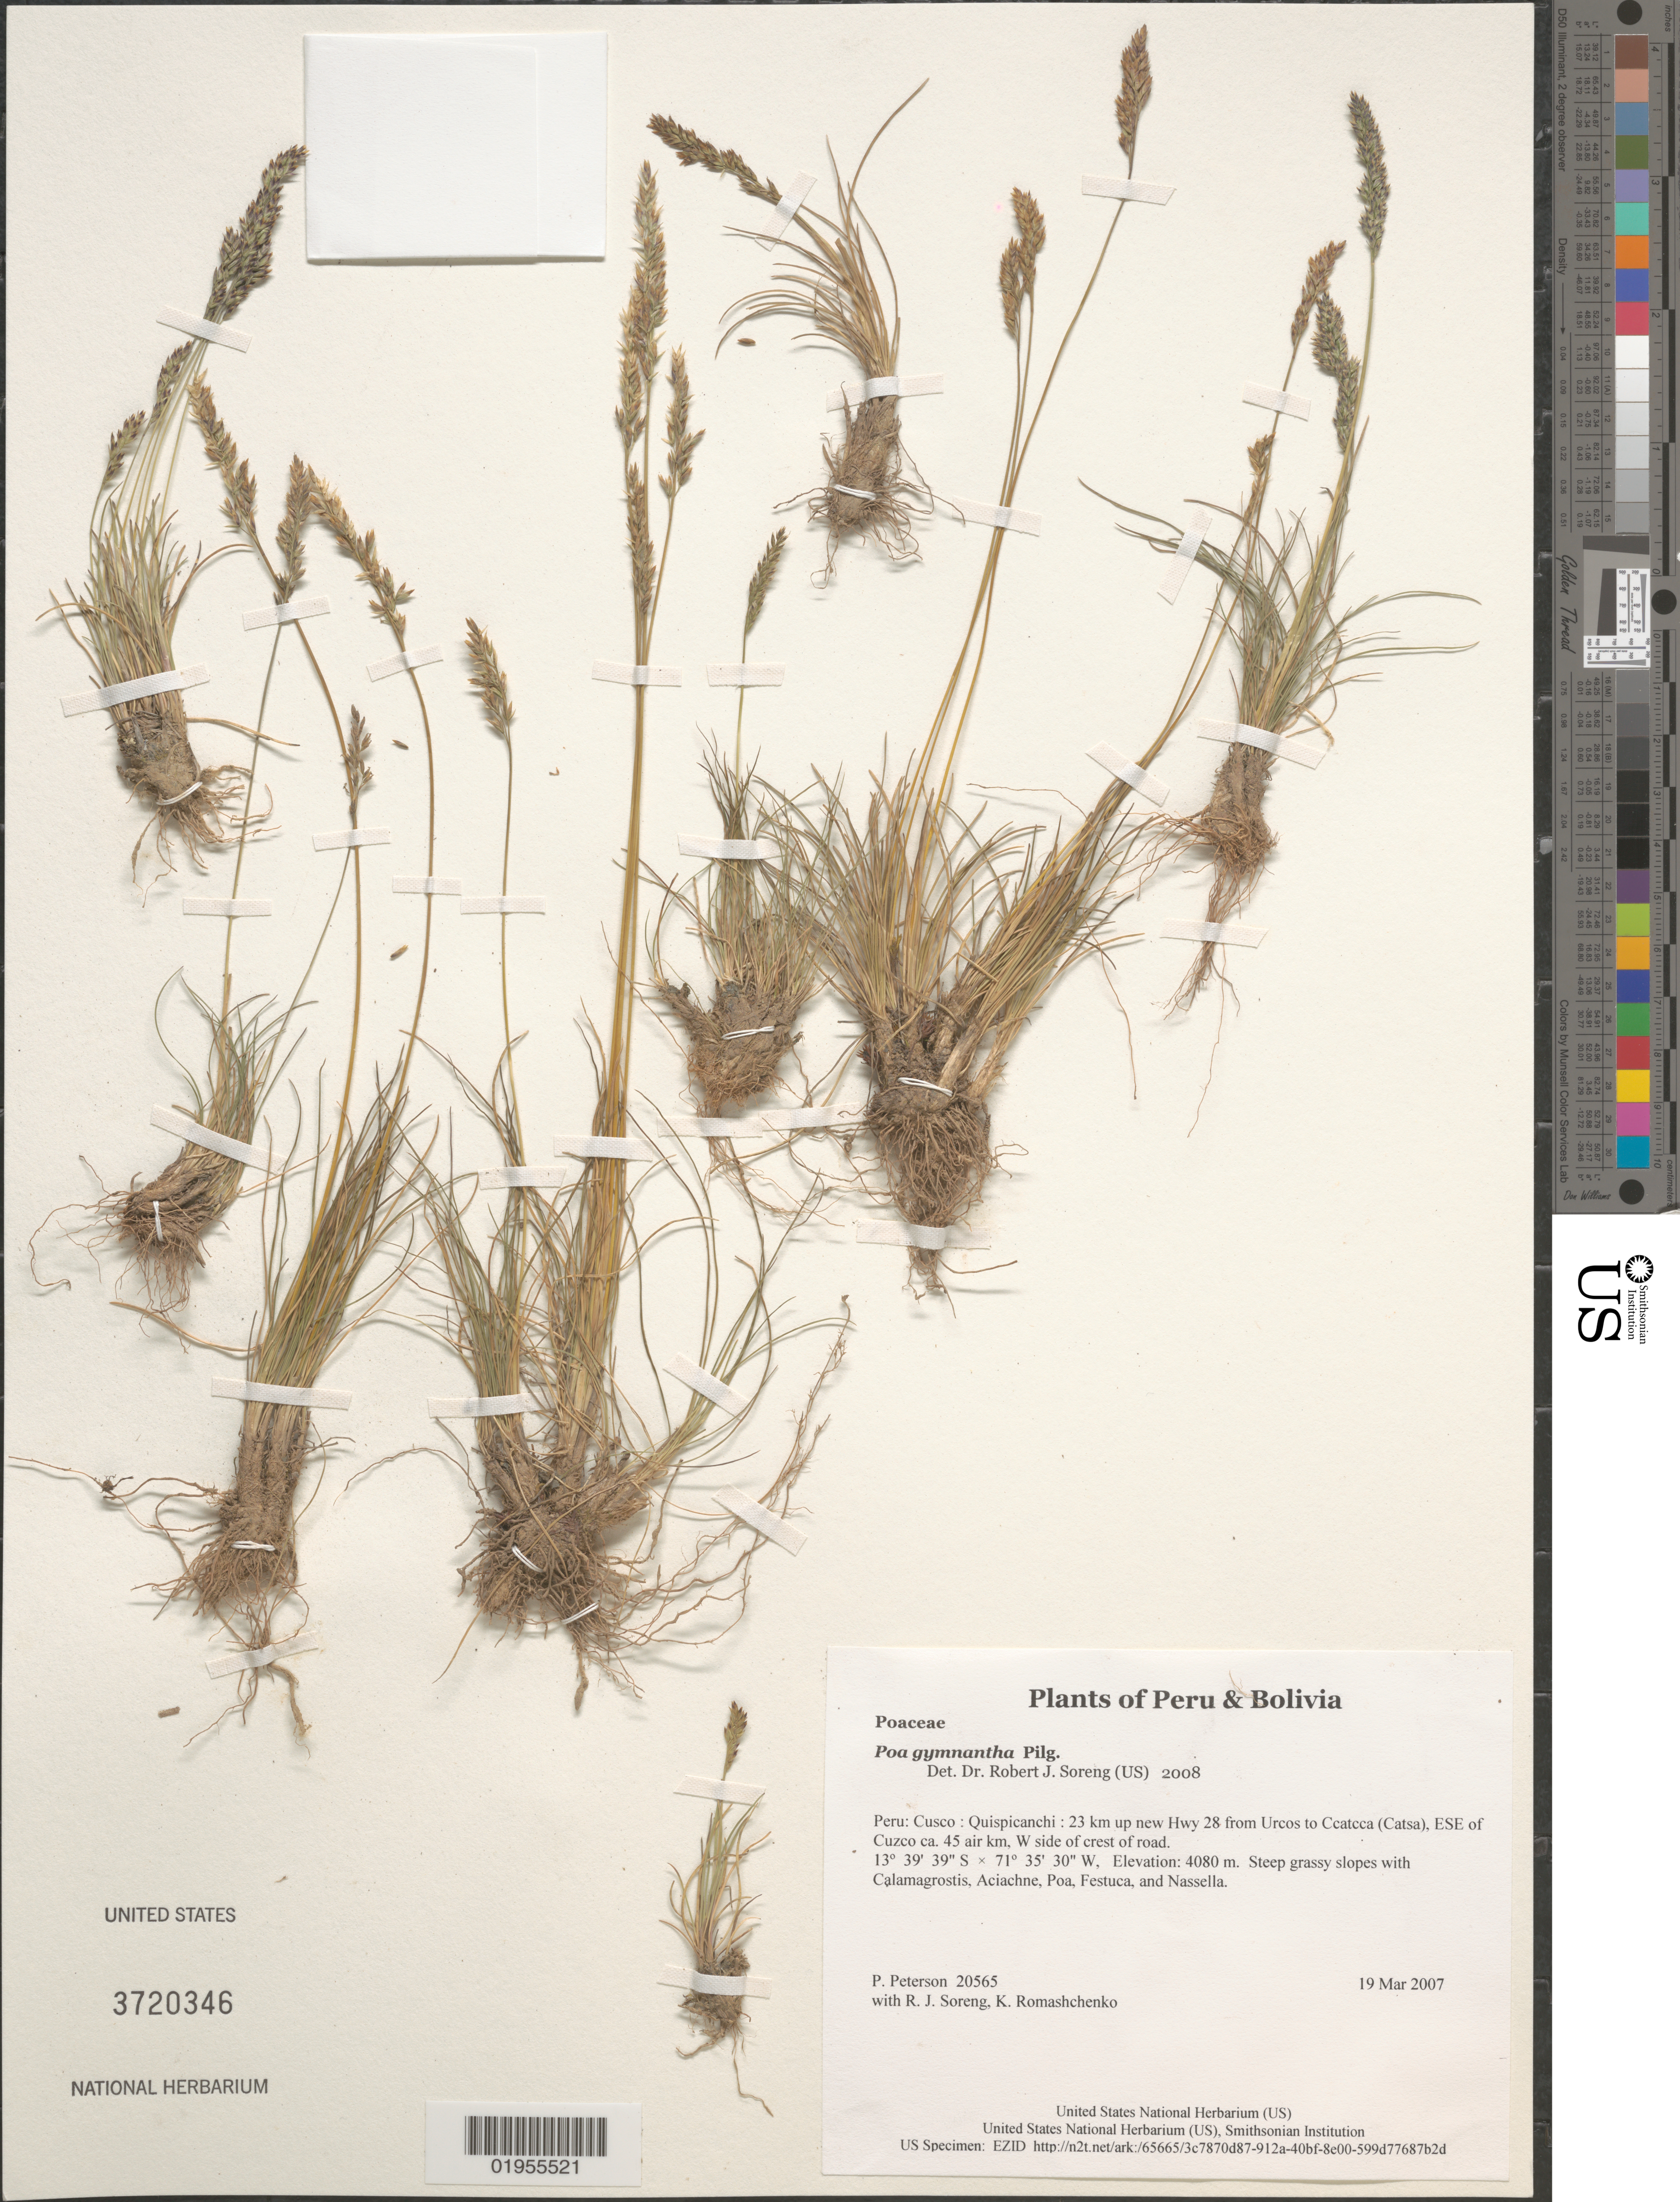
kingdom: Plantae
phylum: Tracheophyta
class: Liliopsida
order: Poales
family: Poaceae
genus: Poa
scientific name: Poa gymnantha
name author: Pilg.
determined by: Soreng, Robert J., Research Associate (BOT), Smithsonian Institution - National Museum of Natural History (UNITED STATES)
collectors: P. M. Peterson, R. J. Soreng & K. Romashchenko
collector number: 20565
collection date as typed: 19 Mar 2007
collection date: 2007-03-19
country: Peru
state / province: Cusco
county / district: Quispicanchis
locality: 23 km up new Hwy 28 from Urcos to Ccatcca (Catsa), ESE of Cuzco ca. 45 air km, W side of crest of road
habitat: Steep grassy slopes with Calamagrostis, Aciachne, Poa, Festuca, and Nassella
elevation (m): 4080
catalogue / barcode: US 3720346